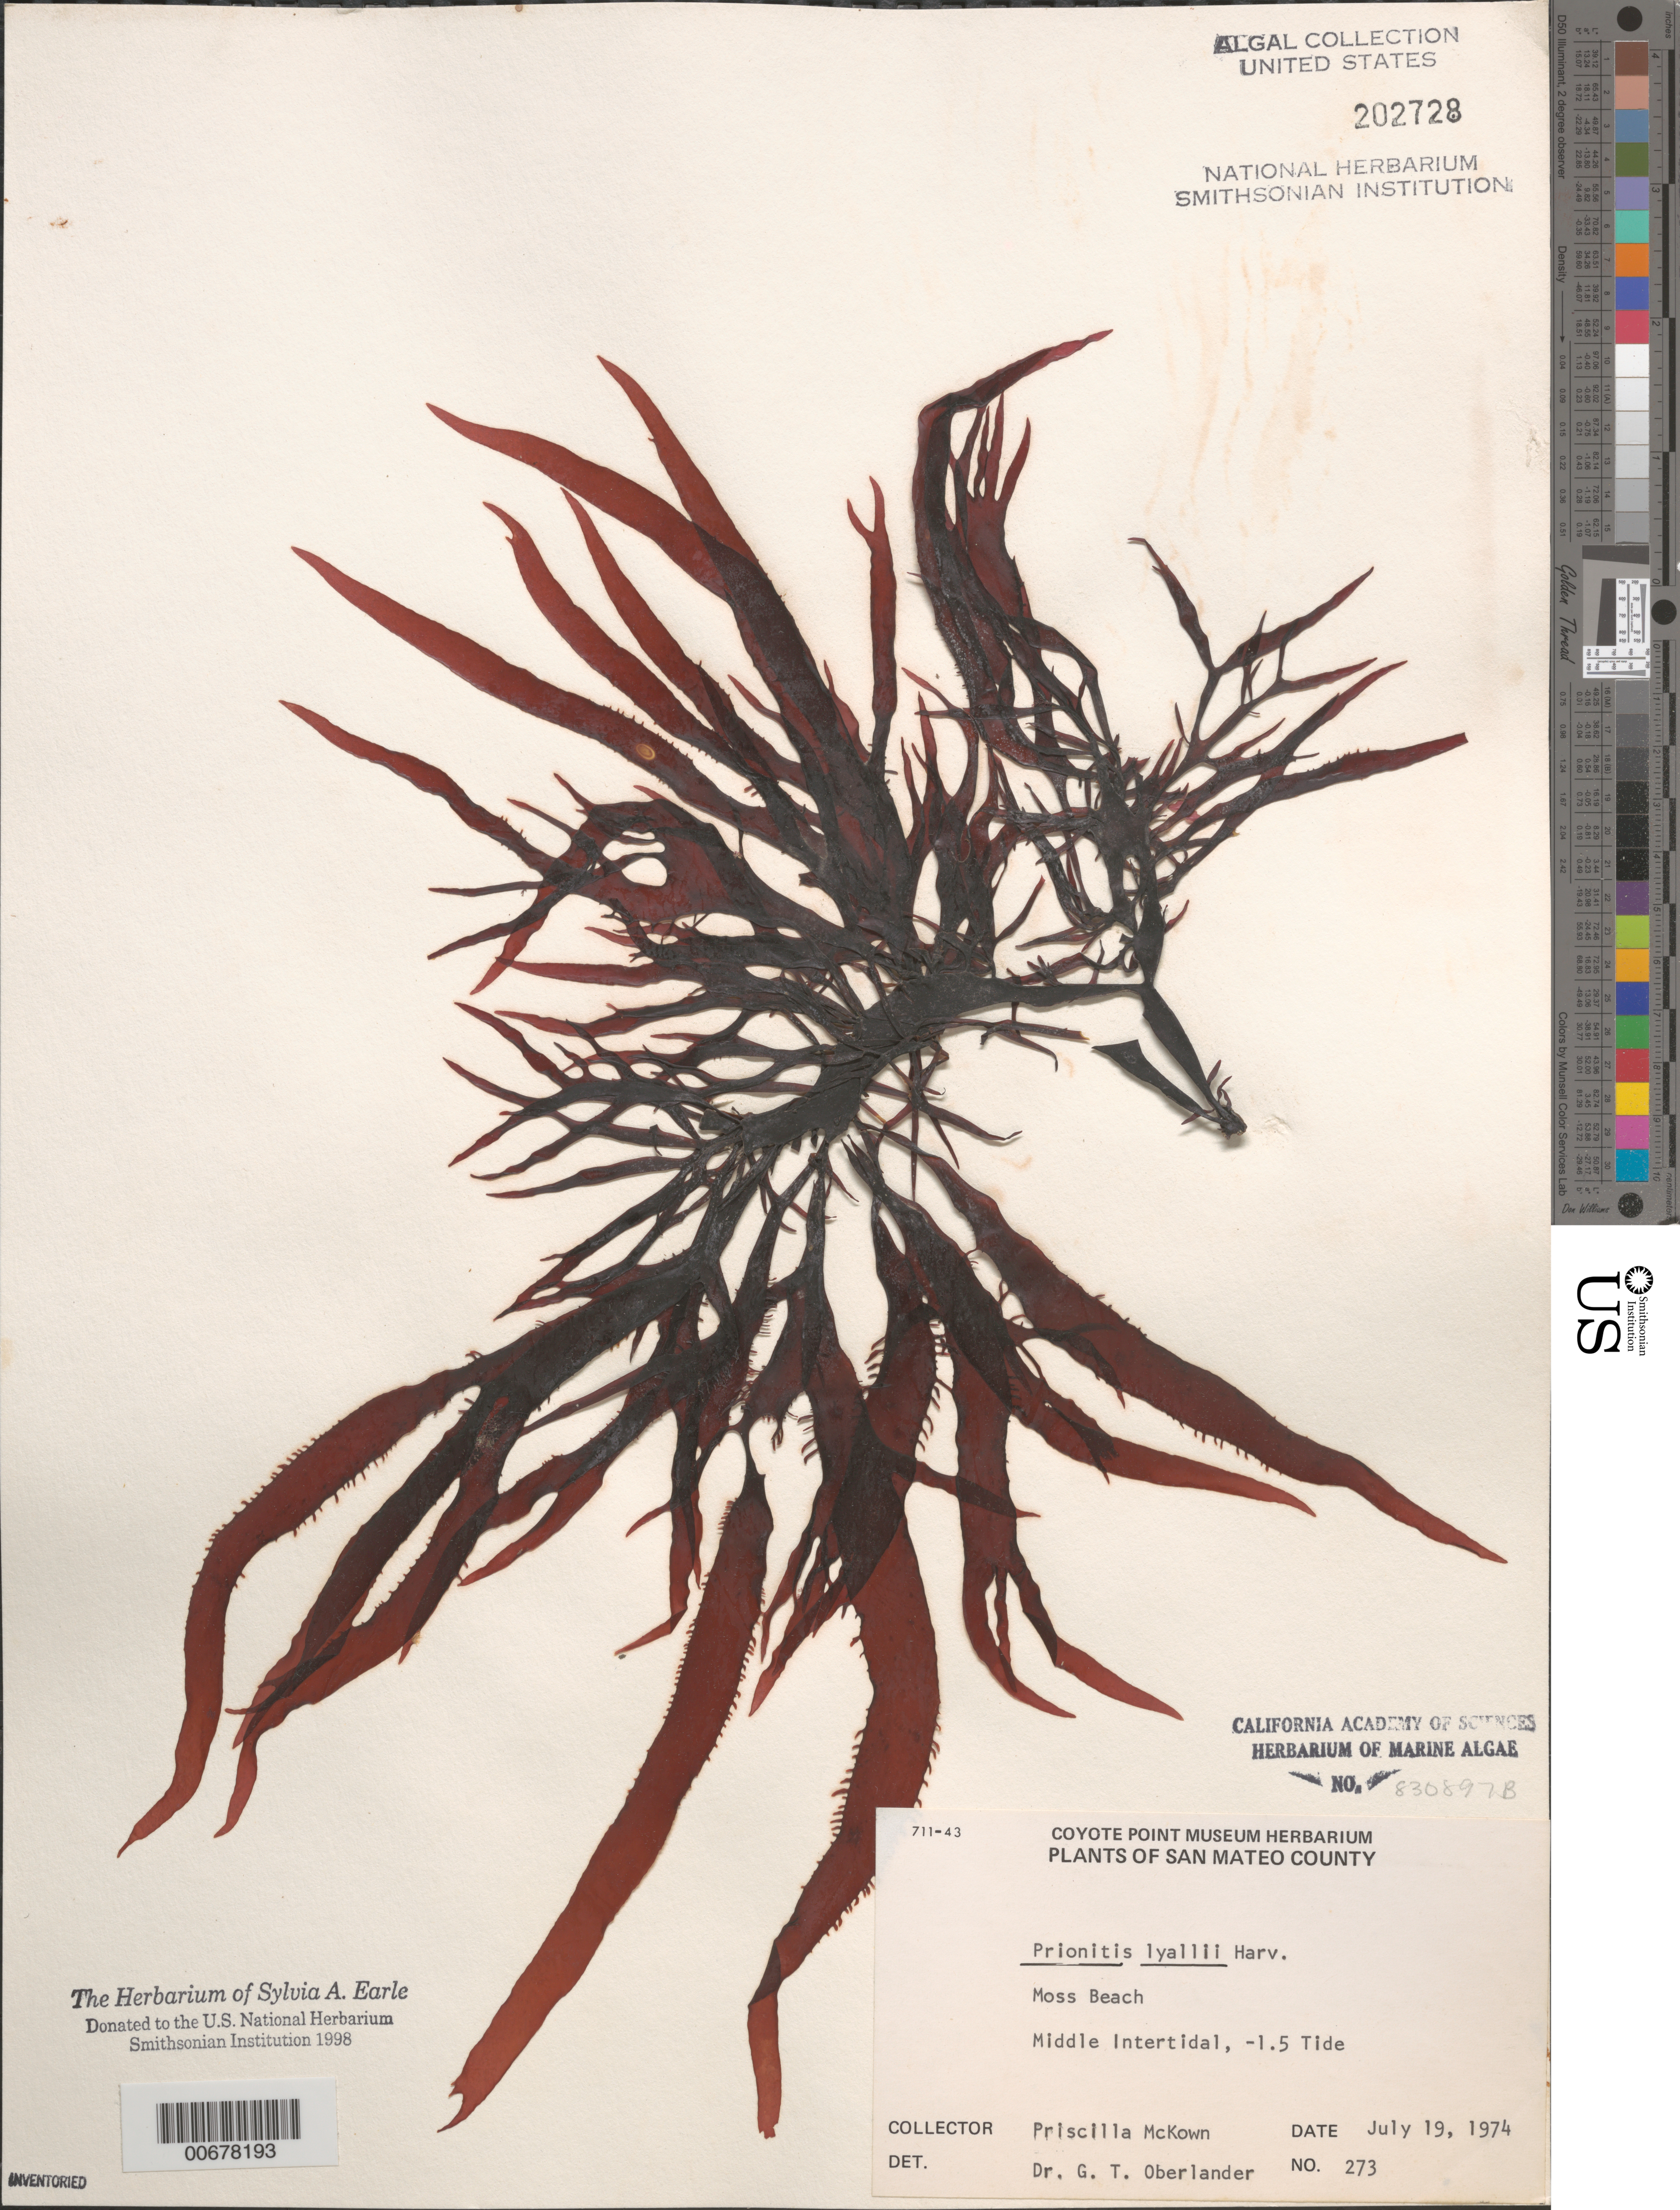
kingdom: Plantae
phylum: Rhodophyta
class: Florideophyceae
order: Cryptonemiales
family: Cryptonemiaceae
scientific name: Prionitis sternbergii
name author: (C. Agardh) J. Agardh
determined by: Algae name updating Project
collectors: P. McKown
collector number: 273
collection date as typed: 19 Jul 1974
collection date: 1974-07-19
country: United States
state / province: California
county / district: San Mateo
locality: Moss Beach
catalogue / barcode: US 202728